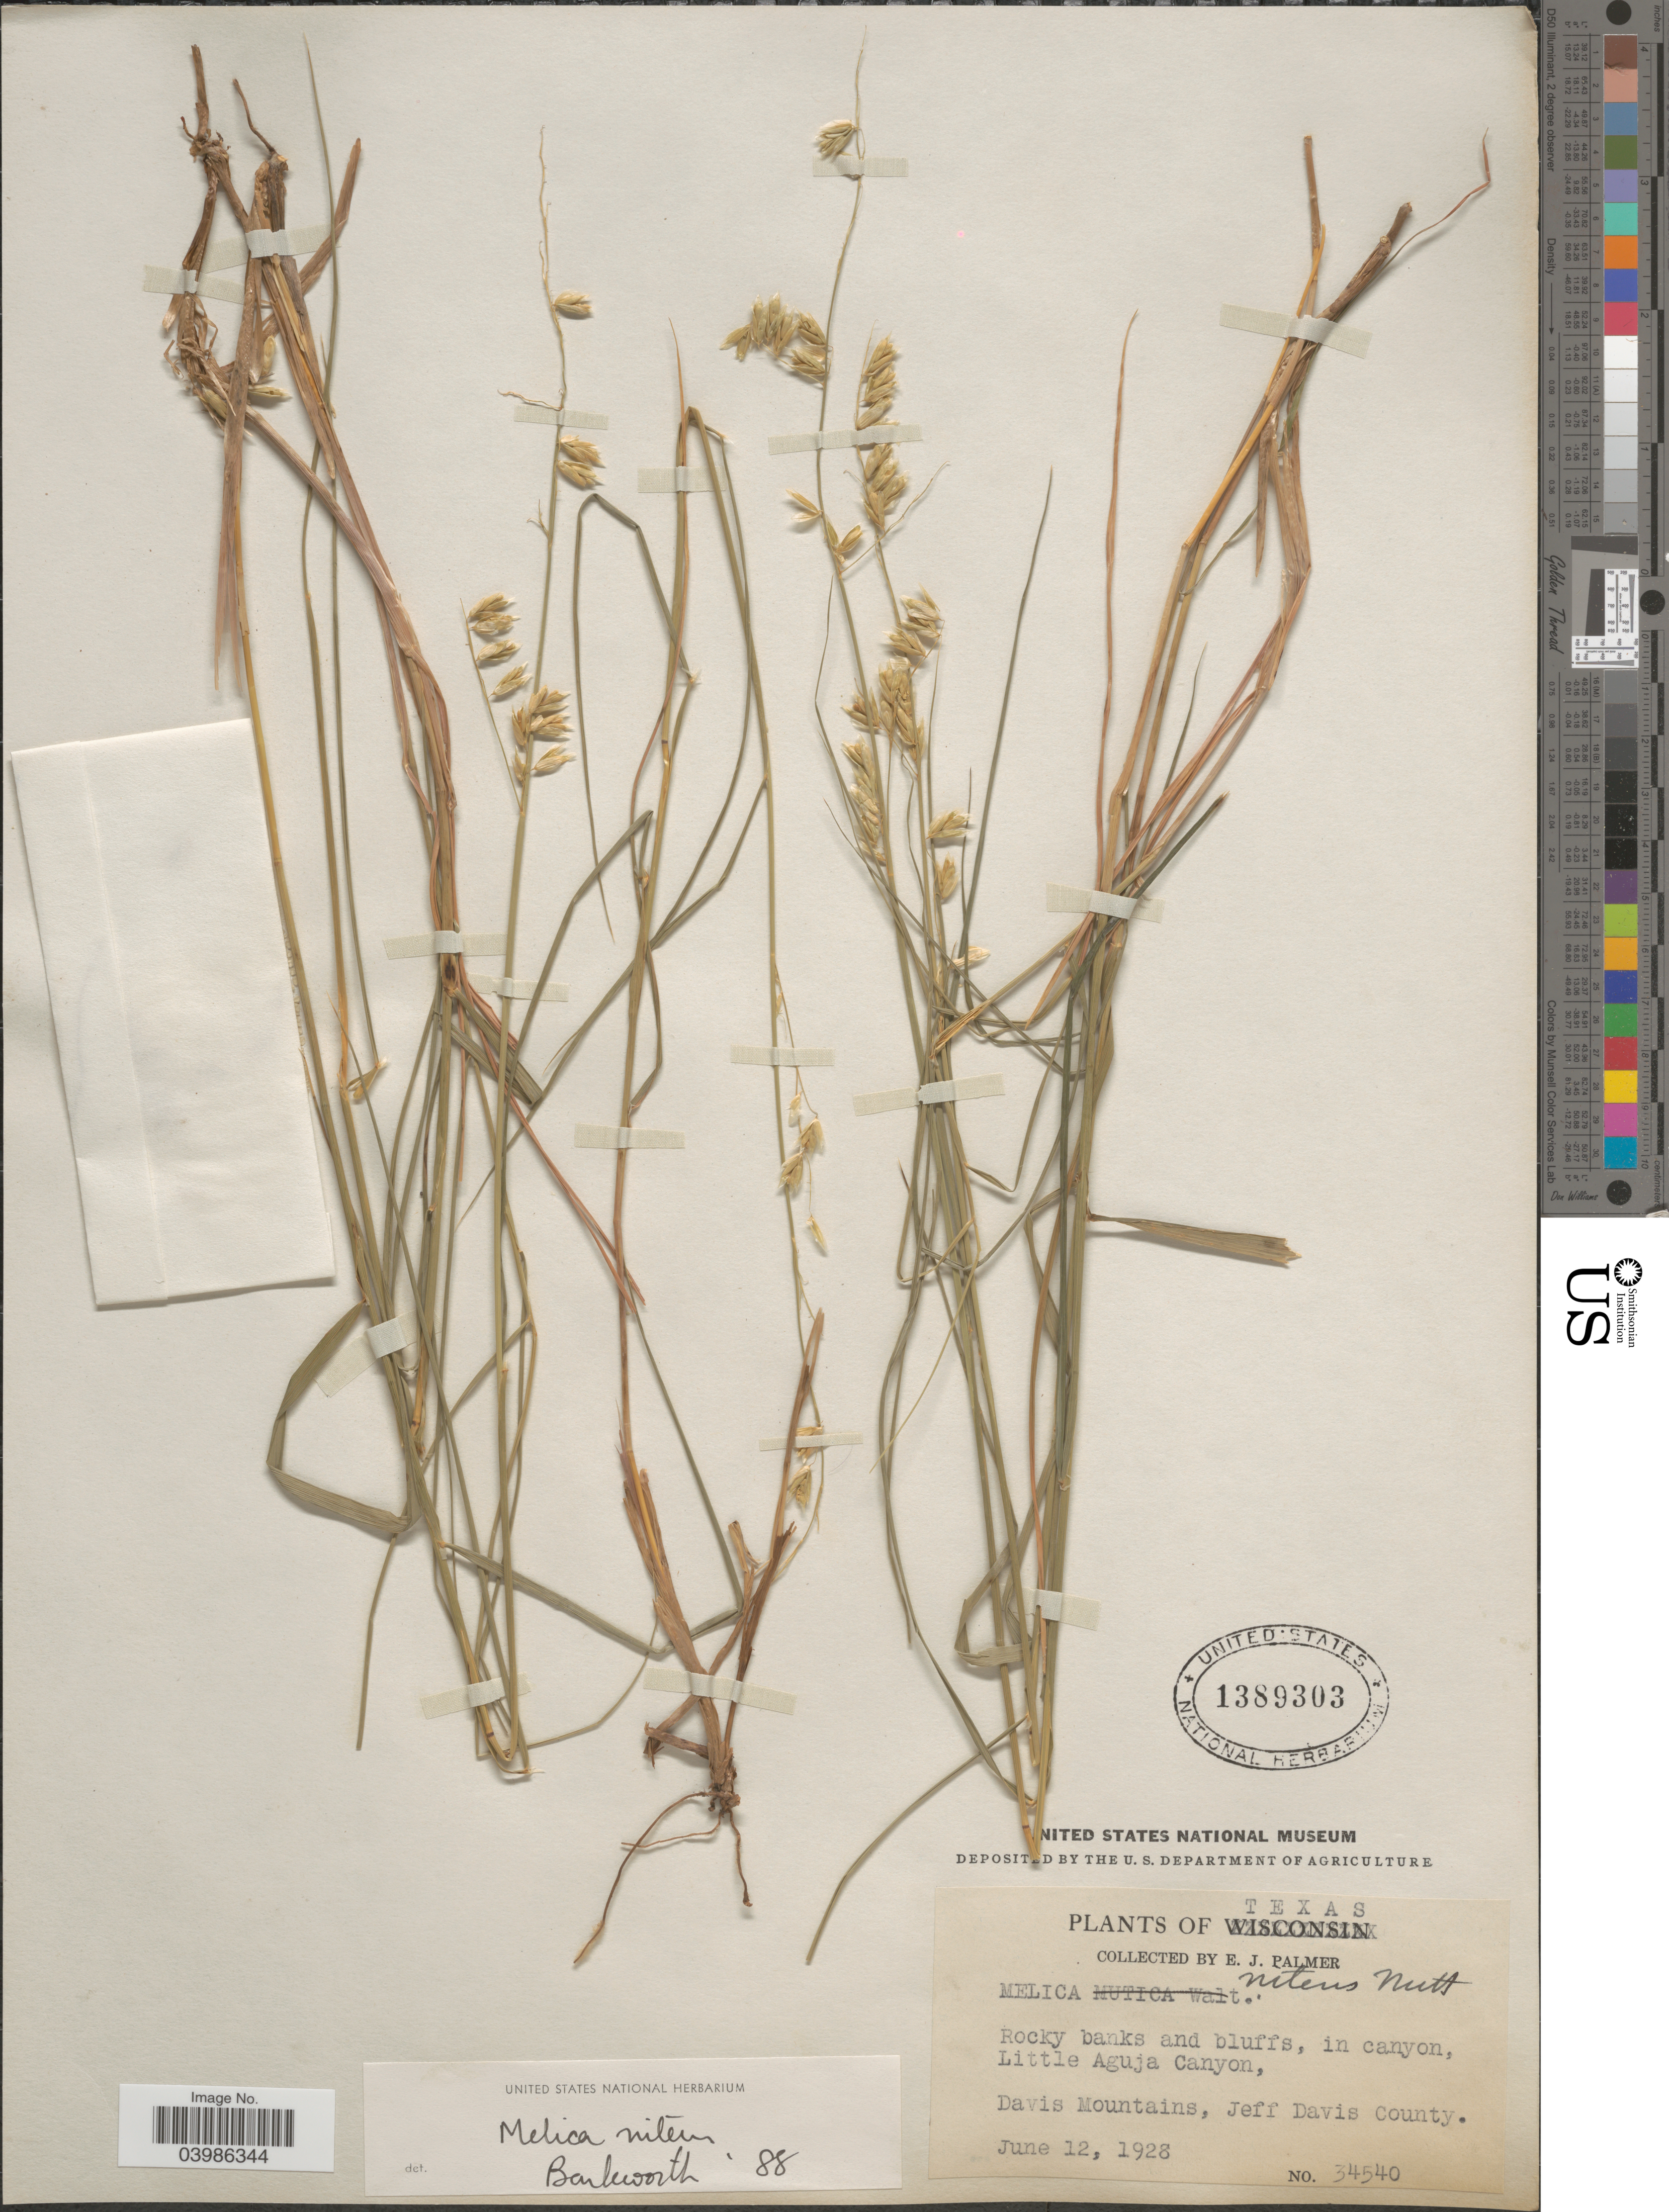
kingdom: Plantae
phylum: Tracheophyta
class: Liliopsida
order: Poales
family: Poaceae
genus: Melica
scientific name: Melica nitens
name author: (Scribn.) Nutt. ex Piper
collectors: E. J. Palmer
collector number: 34540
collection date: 1928-06-12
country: United States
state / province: Texas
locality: Rocky banks and bluffs, in canyon, Little Aguja Canyon, Davis Mountains, Jeff Davis County.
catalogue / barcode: US 1389303